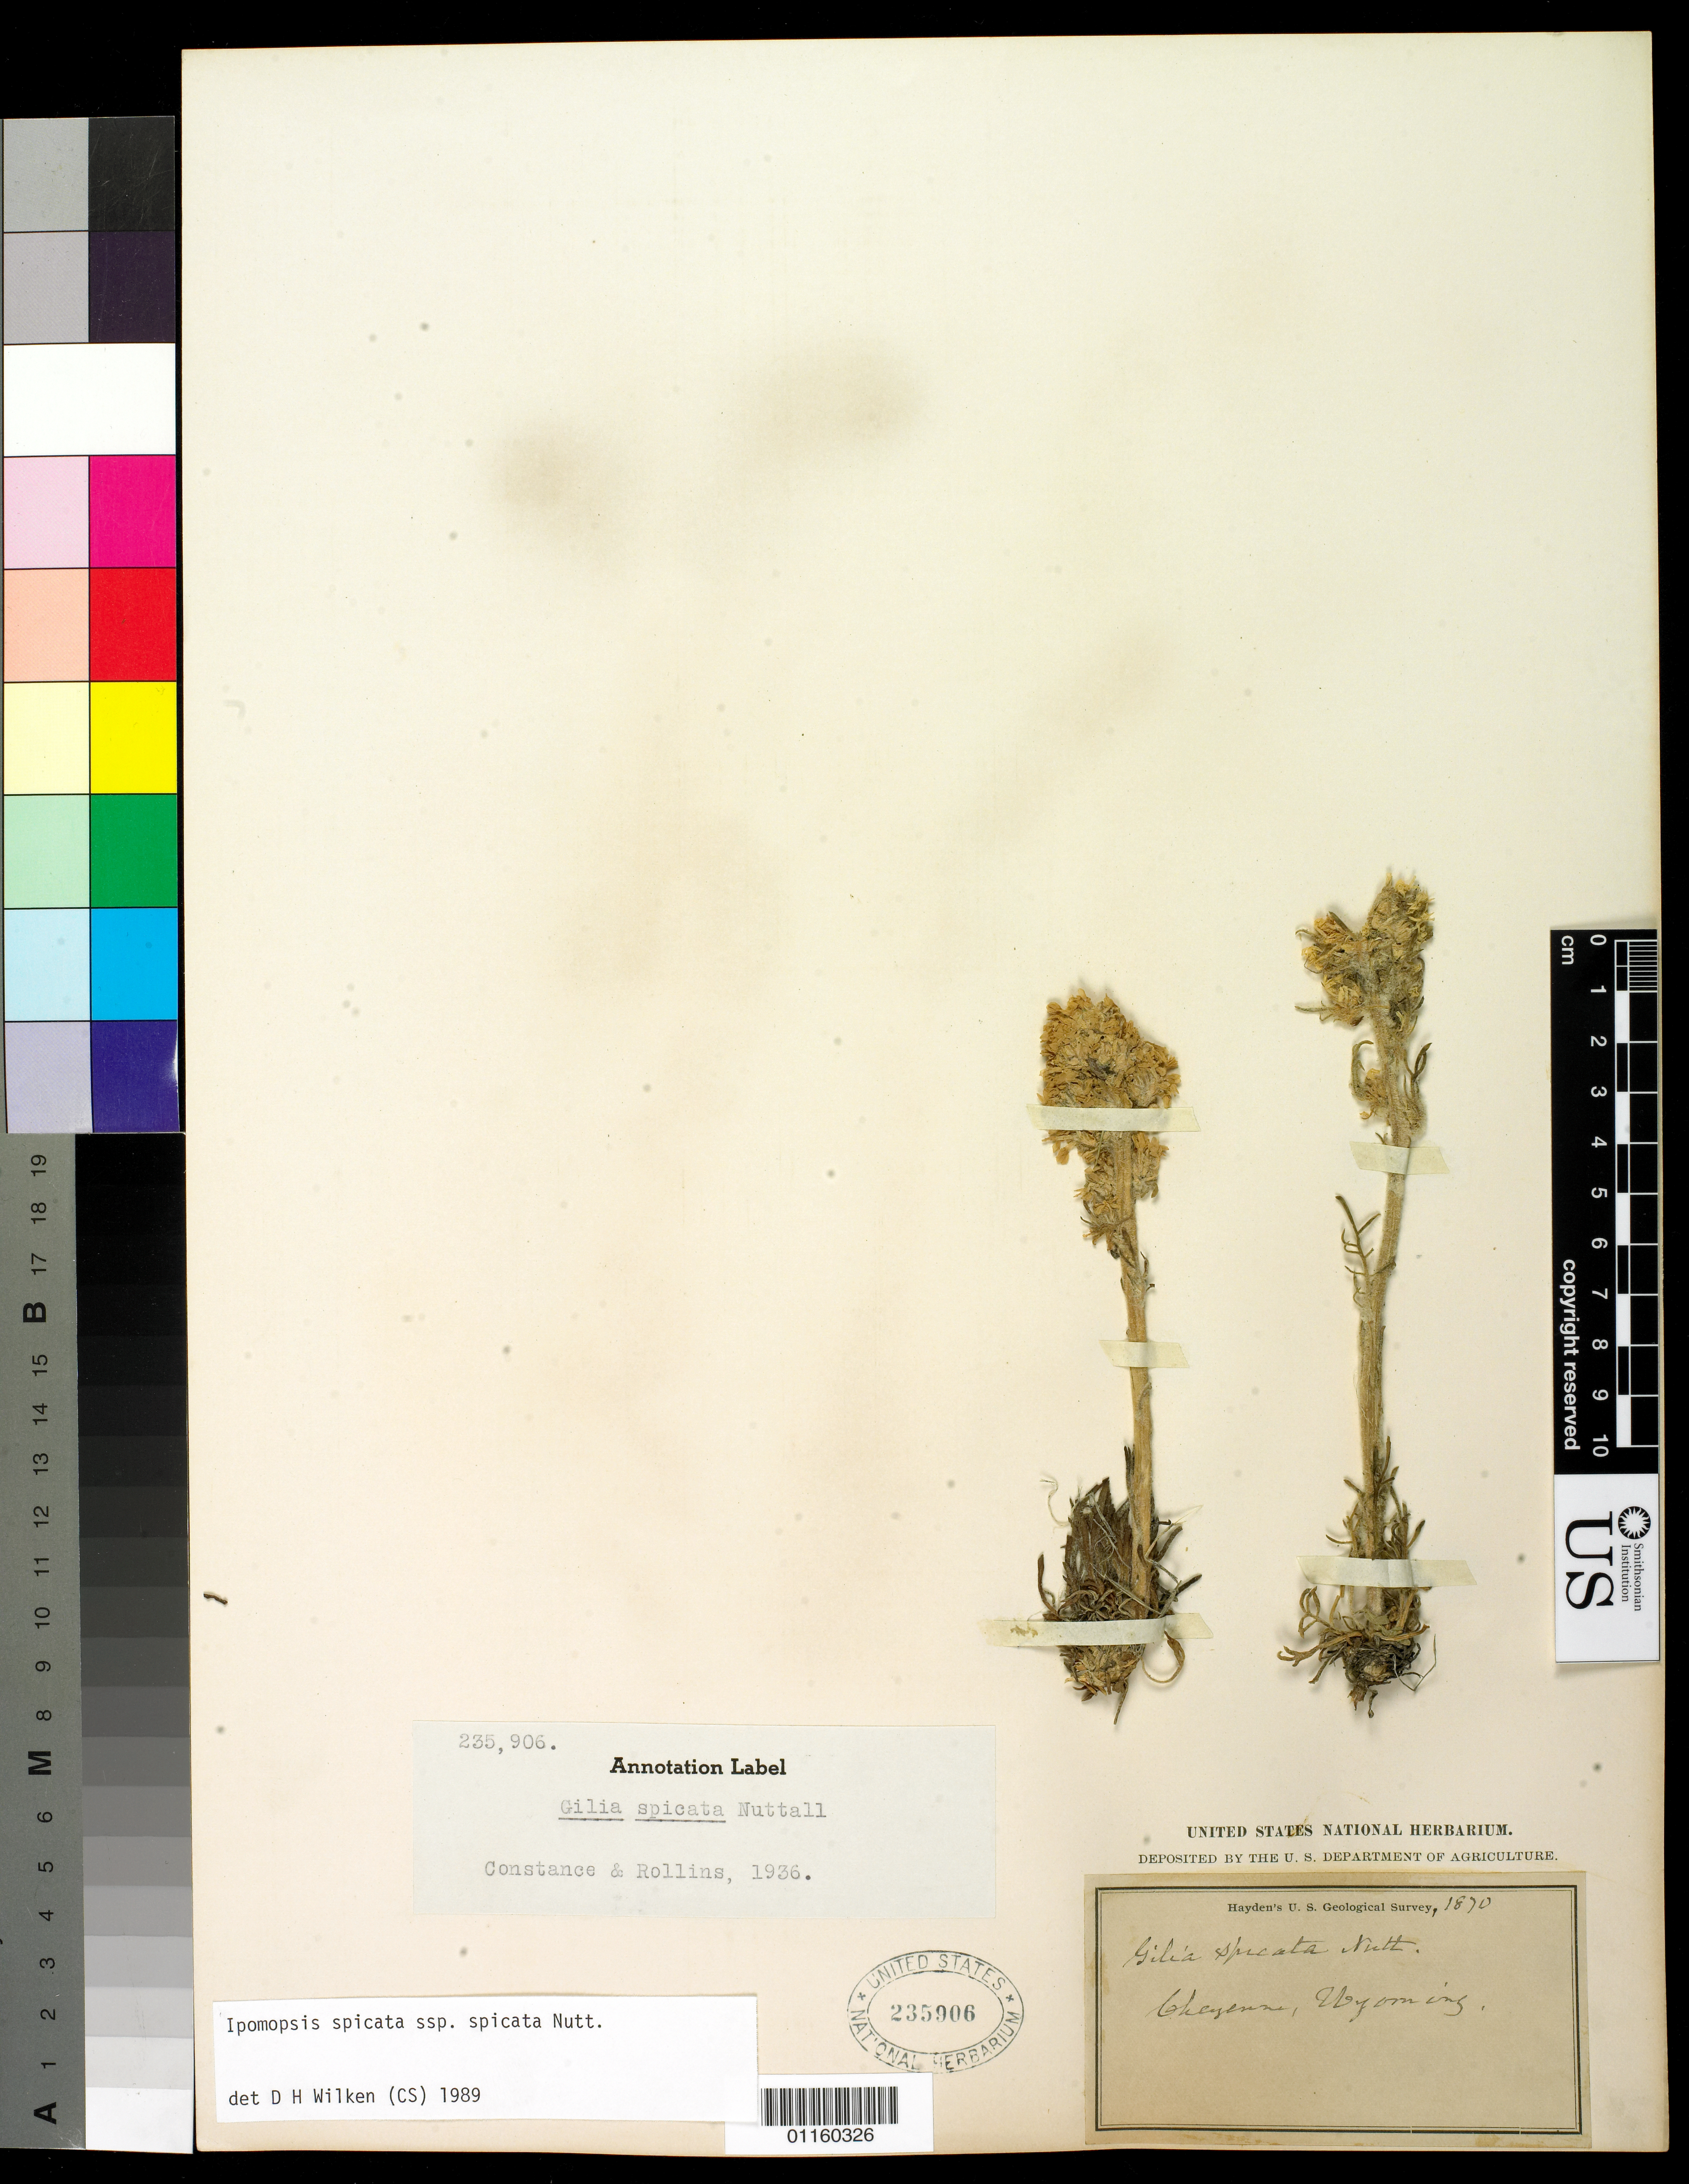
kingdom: Plantae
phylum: Tracheophyta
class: Magnoliopsida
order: Ericales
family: Polemoniaceae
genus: Ipomopsis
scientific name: Ipomopsis spicata subsp. spicata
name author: (Nutt.) V.E. Grant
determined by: Wilken, Dieter H.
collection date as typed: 1870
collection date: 1870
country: United States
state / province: Wyoming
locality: Cheyenne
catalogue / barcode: US 235906